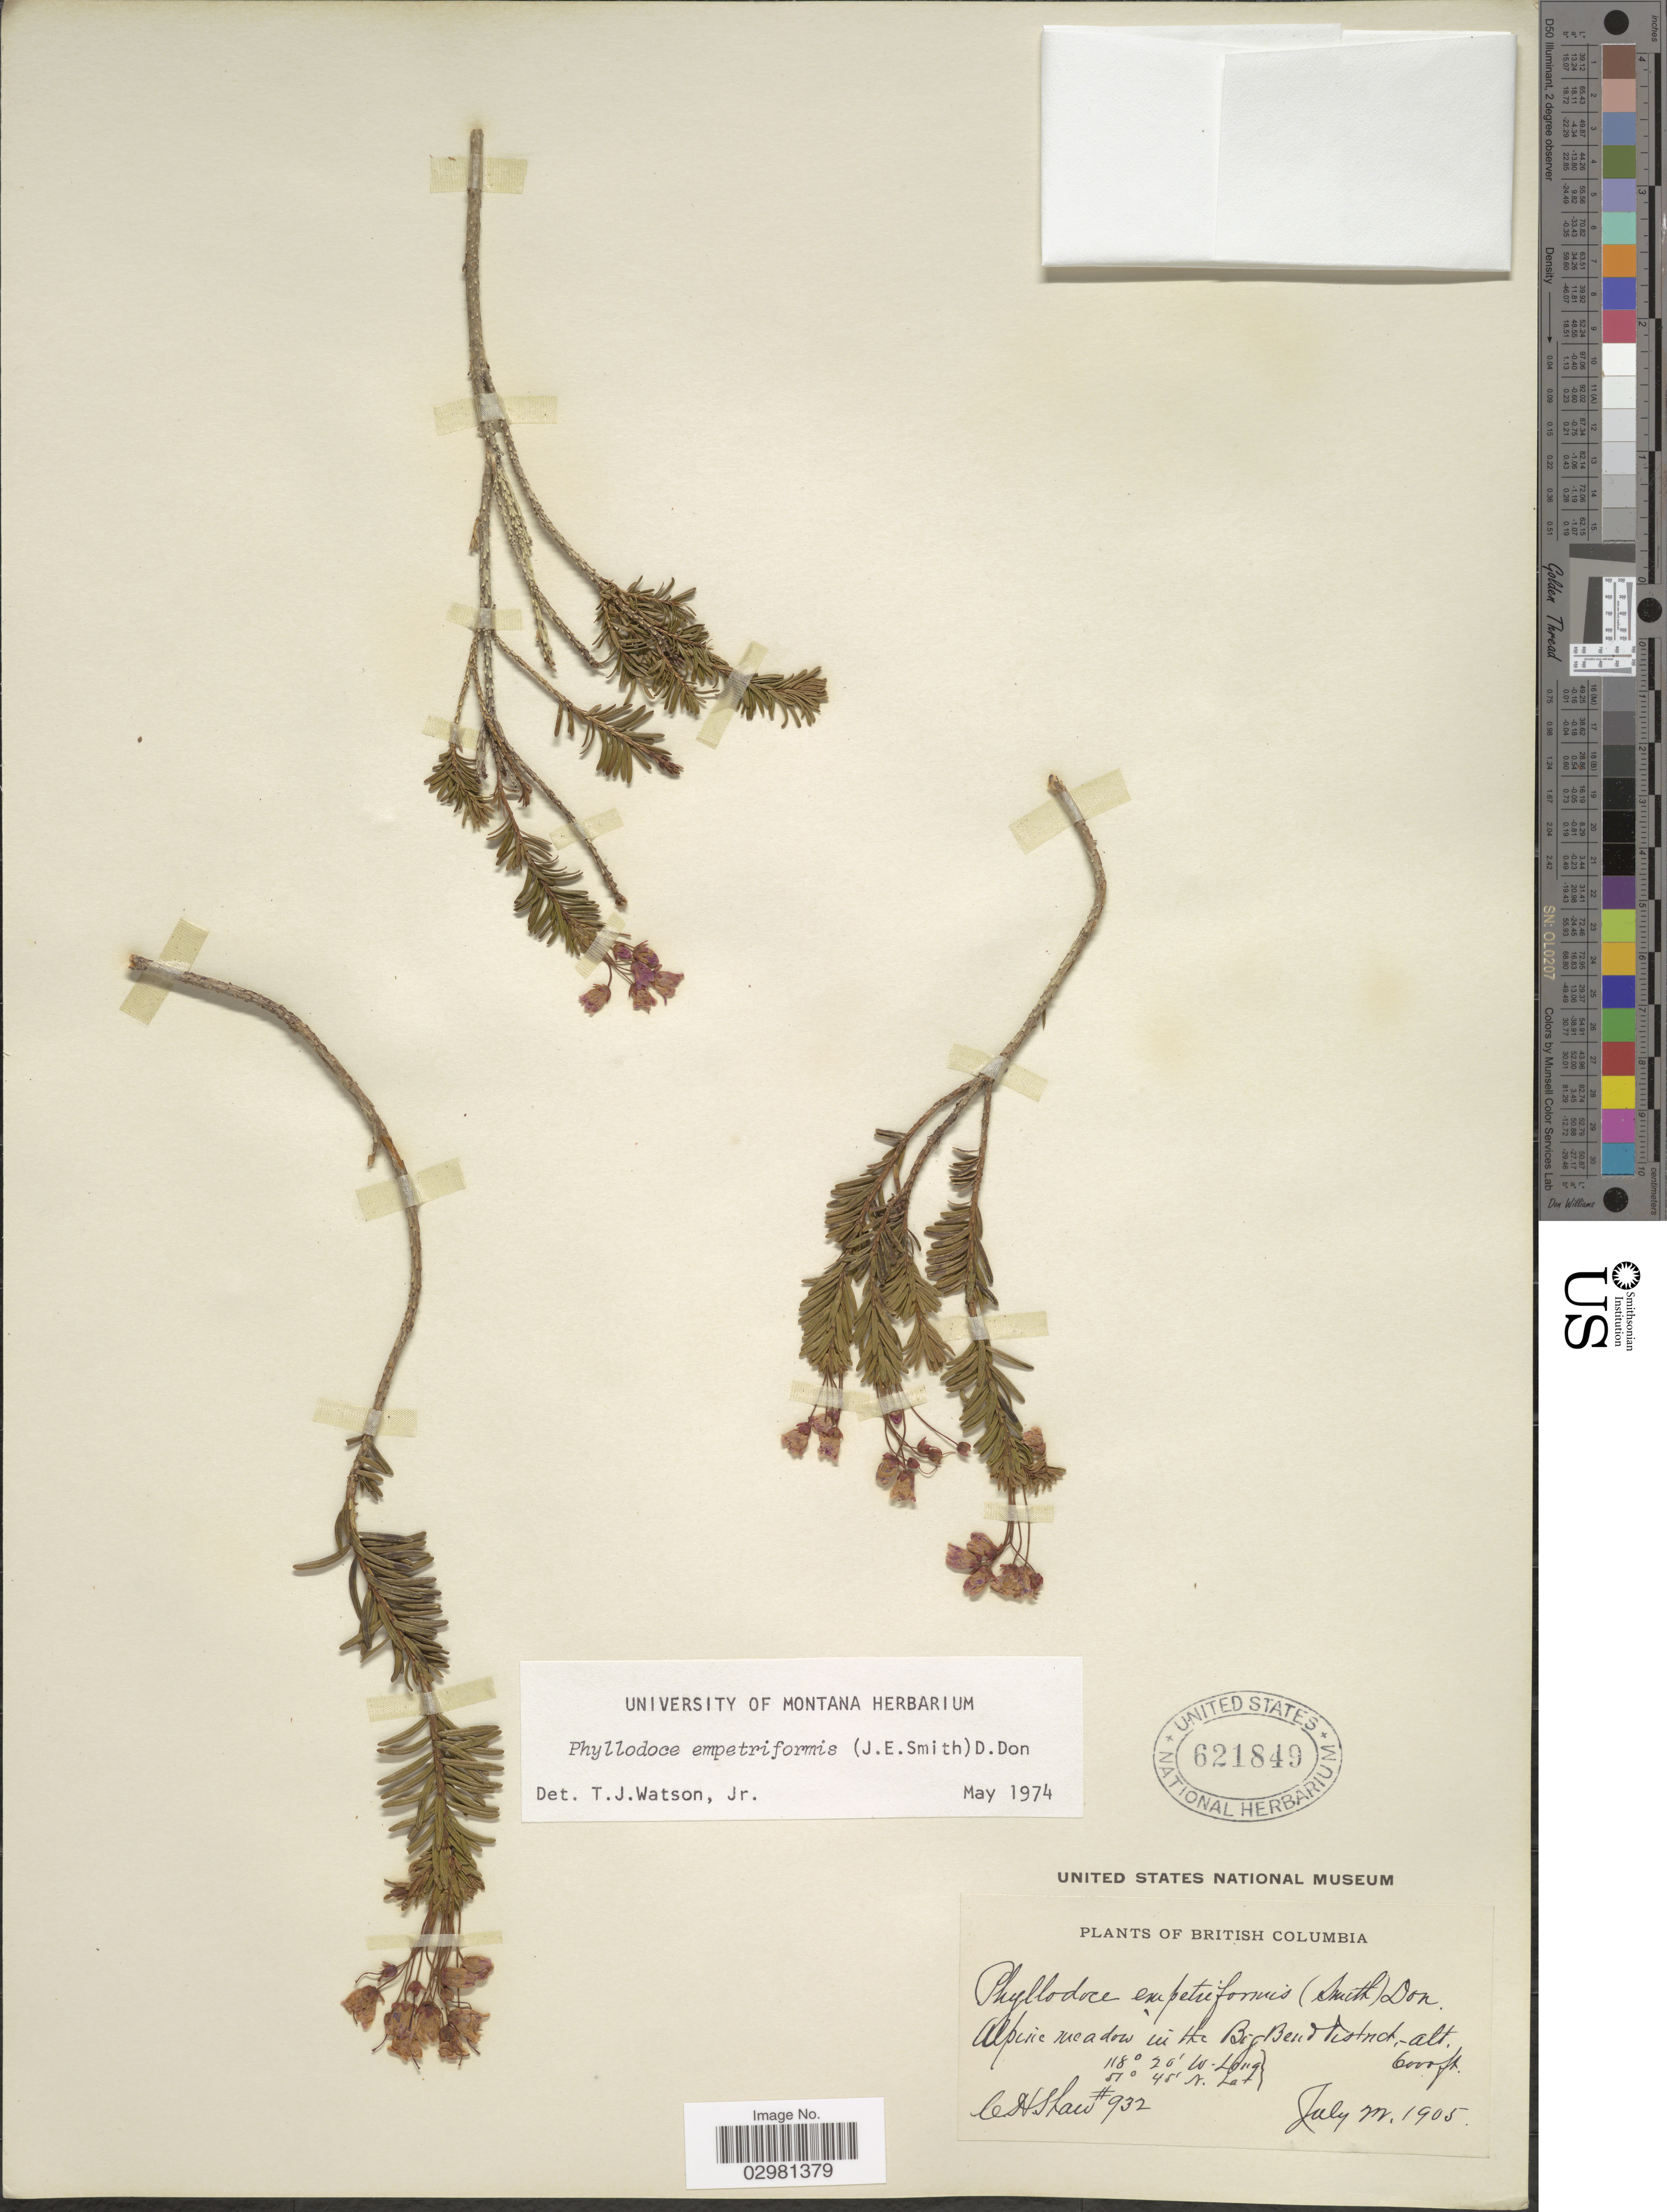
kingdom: Plantae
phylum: Tracheophyta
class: Magnoliopsida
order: Ericales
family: Ericaceae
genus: Phyllodoce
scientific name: Phyllodoce empetiformis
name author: (Small) D. Don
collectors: C. H. Shaw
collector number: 932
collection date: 1905-07-22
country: Canada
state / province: British Columbia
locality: Alpine meadow in the Big Bend District.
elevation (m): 1829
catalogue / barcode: US 621849